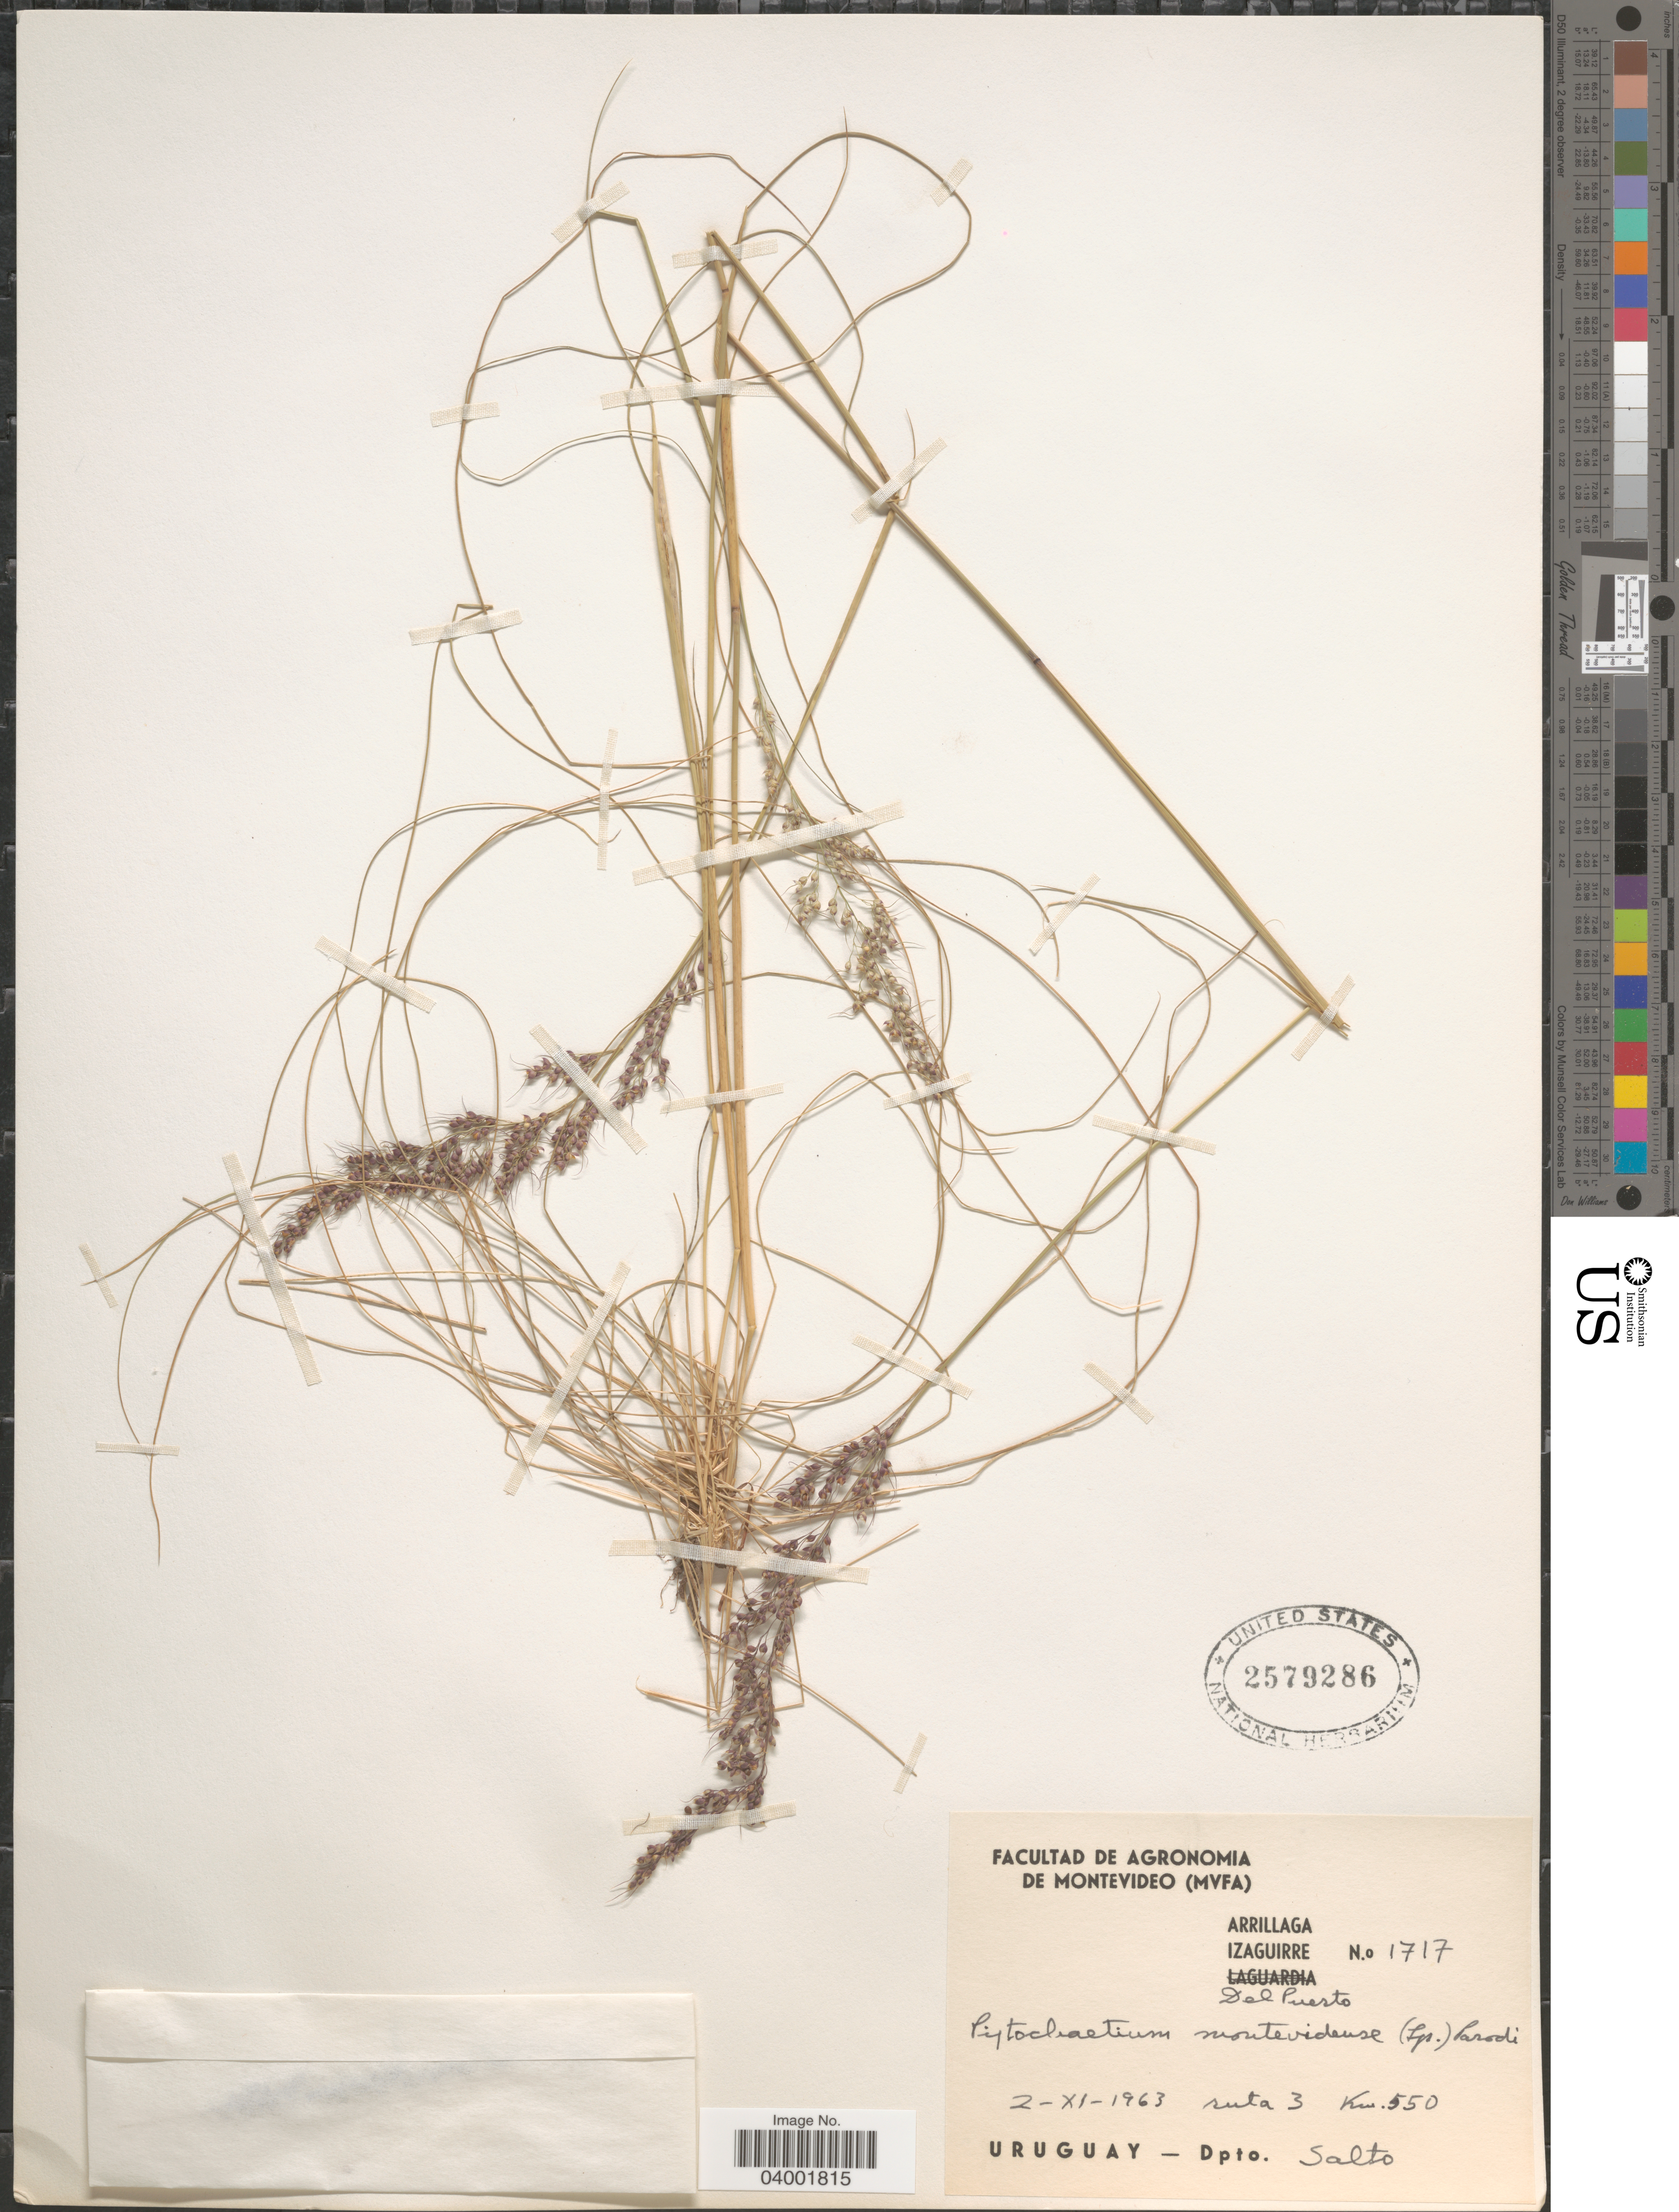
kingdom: Plantae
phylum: Tracheophyta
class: Liliopsida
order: Poales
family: Poaceae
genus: Piptochaetium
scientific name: Piptochaetium montevidense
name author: (Spreng.) Parodi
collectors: Arrillaga, Izaguirre & Del Puerto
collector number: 1717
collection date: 1963-11-02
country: Uruguay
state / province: Salto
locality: Ruta 3 Km. 550. Dpto. Salto.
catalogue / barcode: US 2579286